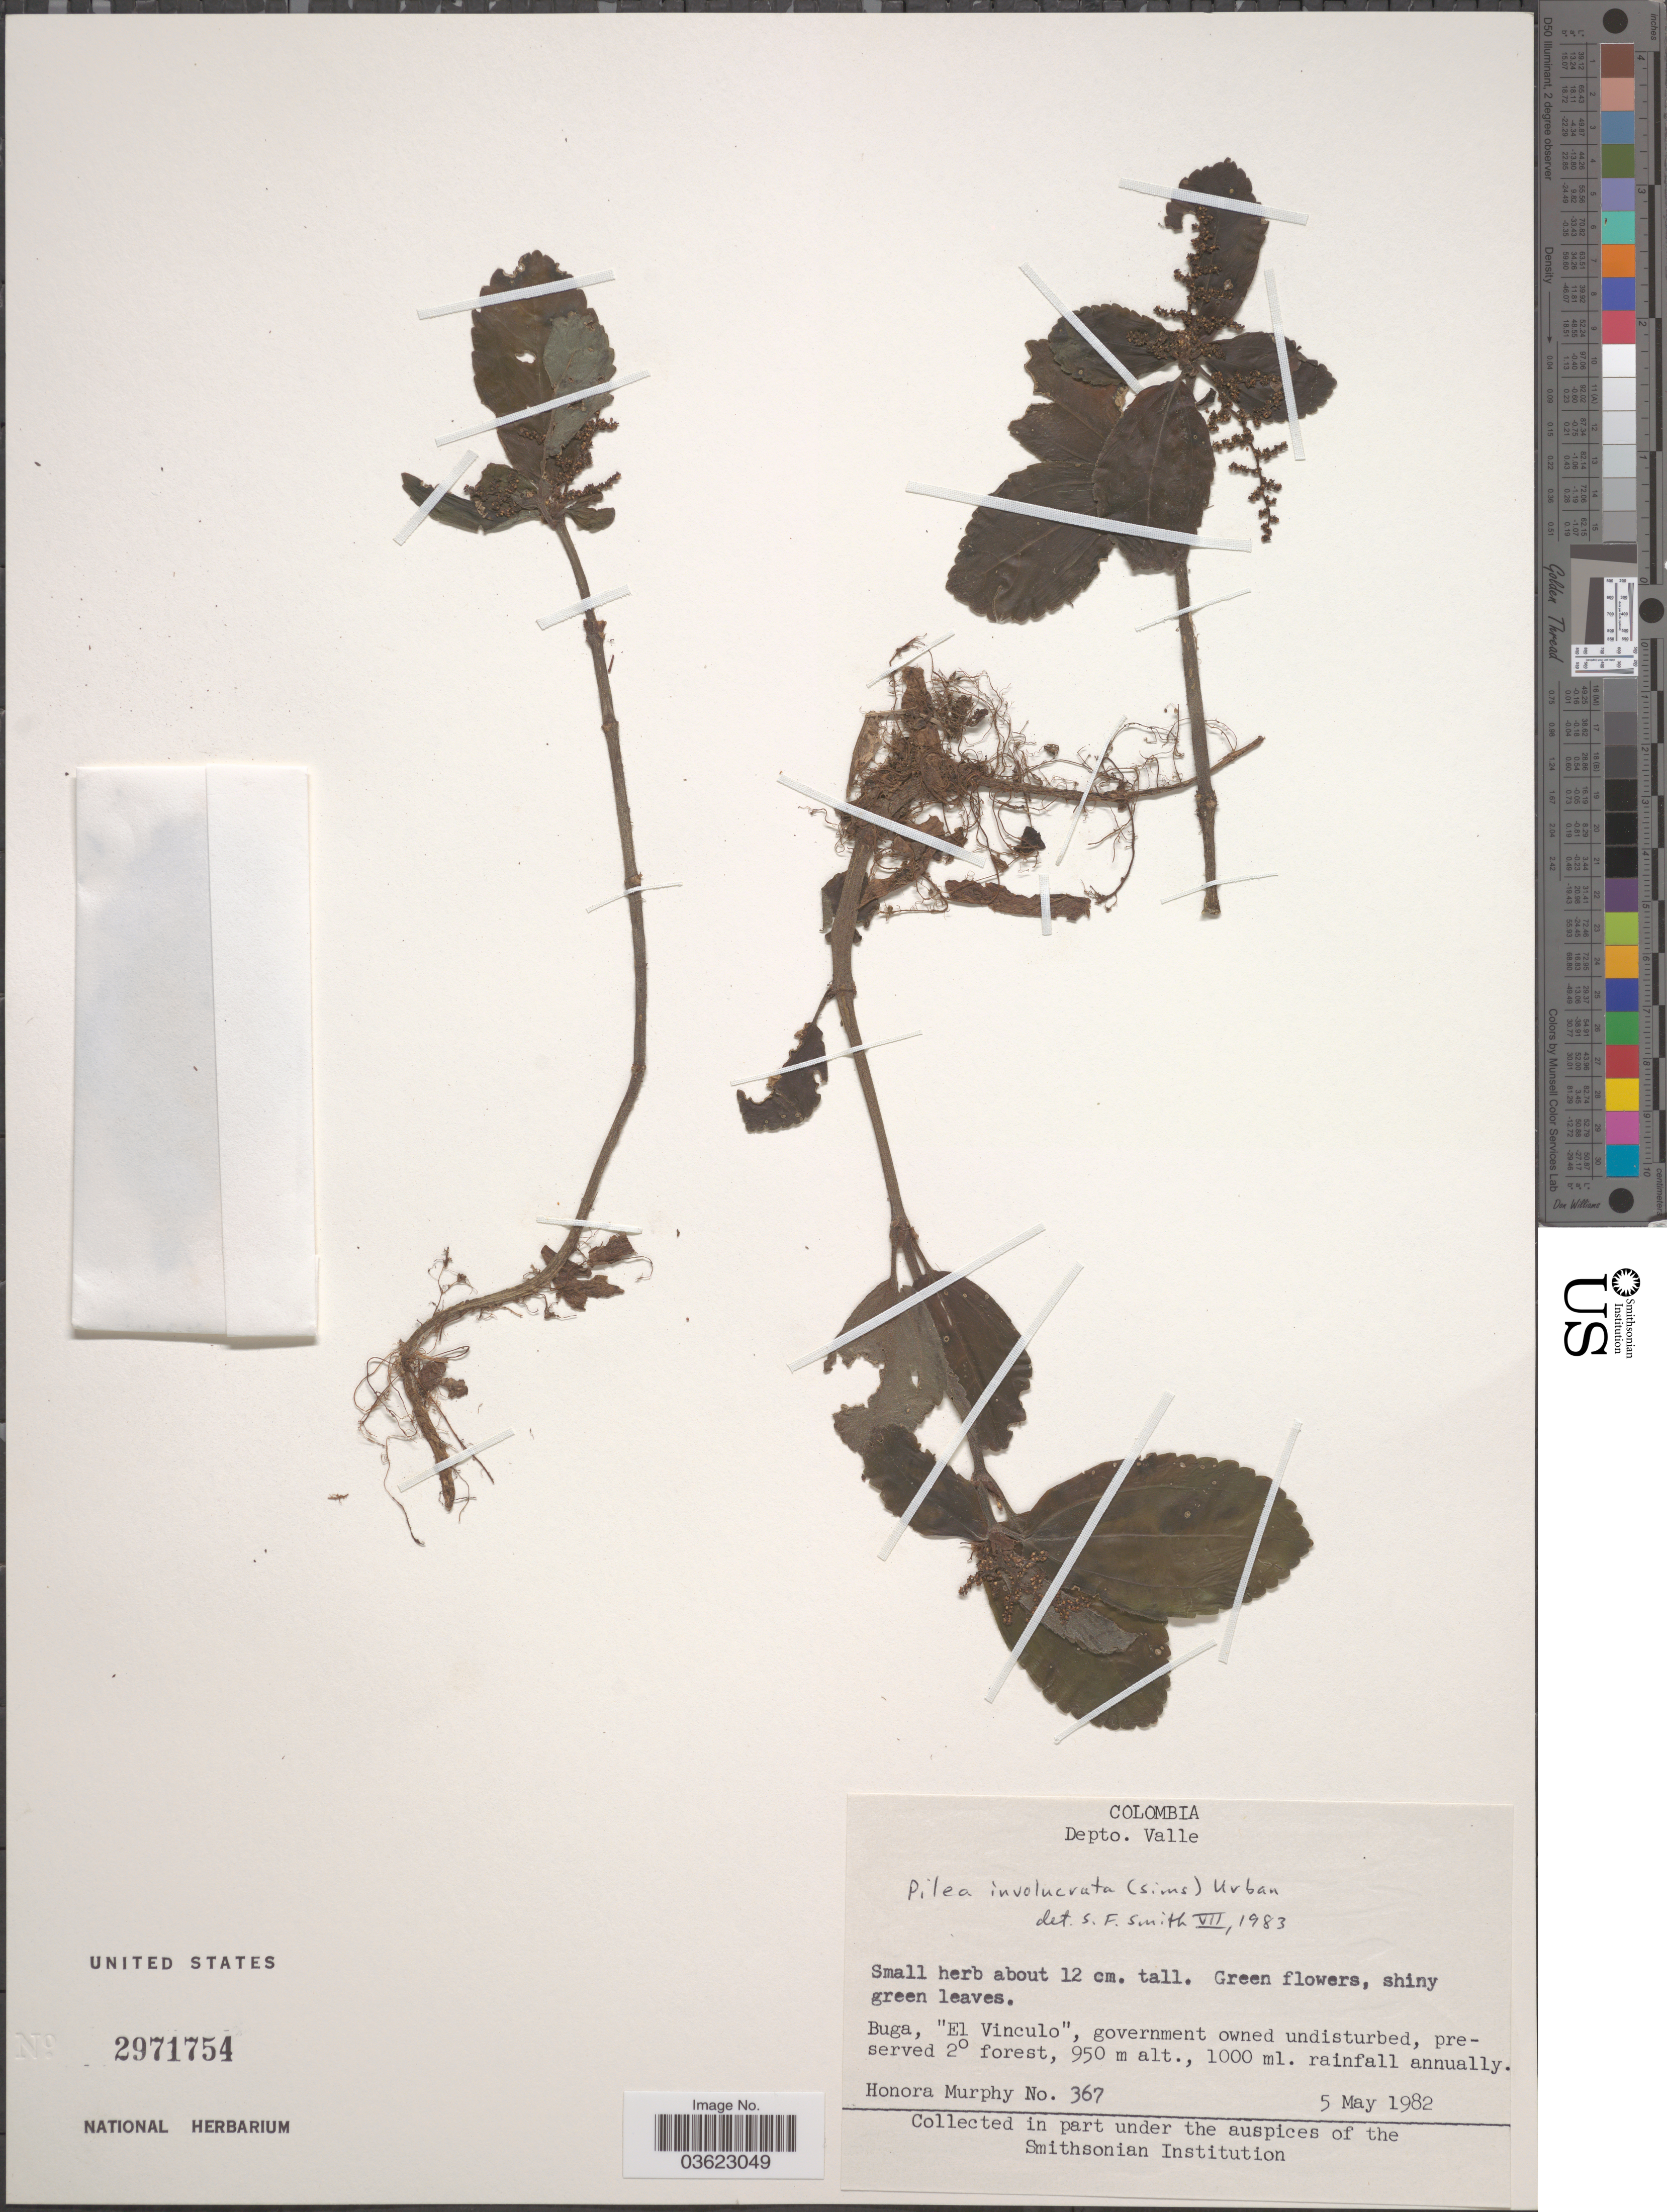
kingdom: Plantae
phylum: Tracheophyta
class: Magnoliopsida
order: Rosales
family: Urticaceae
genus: Pilea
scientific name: Pilea involucrata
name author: Urb.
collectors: H. Murphy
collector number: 367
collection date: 1982-05-05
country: Colombia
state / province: Valle del Cauca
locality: Depto. Valle. Buga, "El Vinculo".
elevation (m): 950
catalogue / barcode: US 2971754